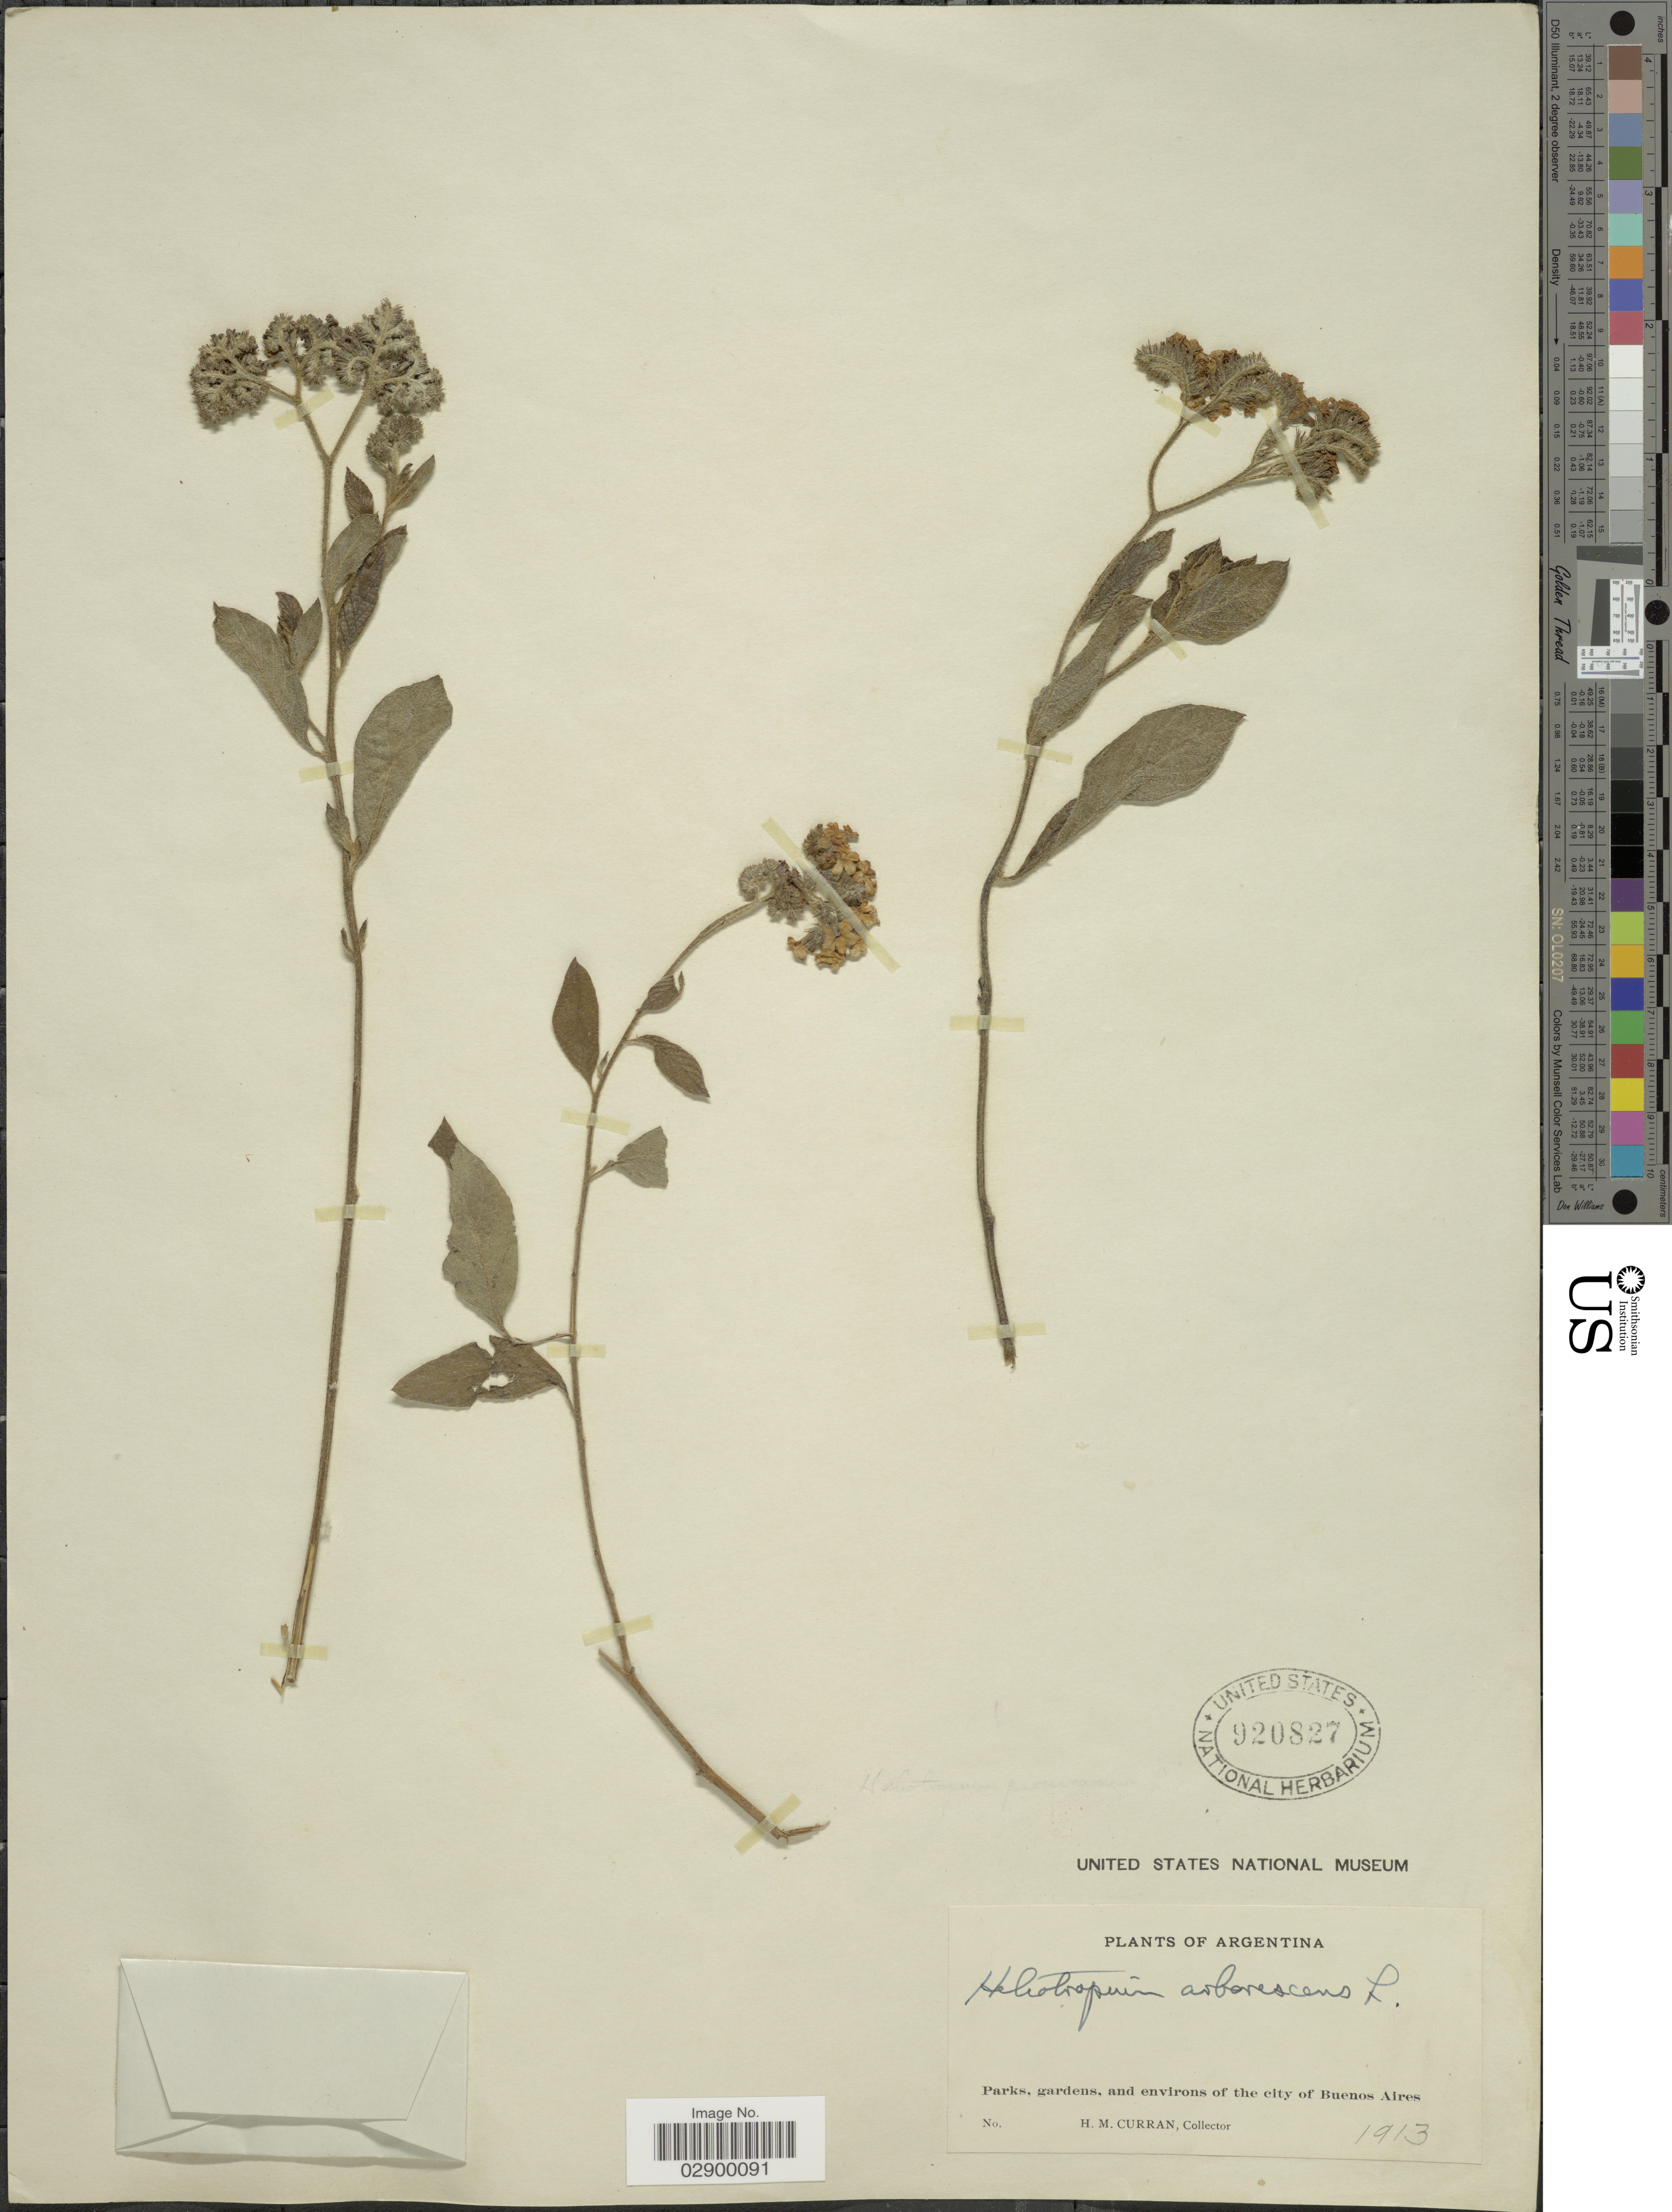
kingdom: Plantae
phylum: Tracheophyta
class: Magnoliopsida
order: Boraginales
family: Heliotropiaceae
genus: Heliotropium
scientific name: Heliotropium arborescens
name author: L.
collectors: H. M. Curran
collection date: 1913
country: Argentina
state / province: Buenos Aires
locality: Parks, gardens, and environs of the city of Buenos Aires.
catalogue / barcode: US 920827